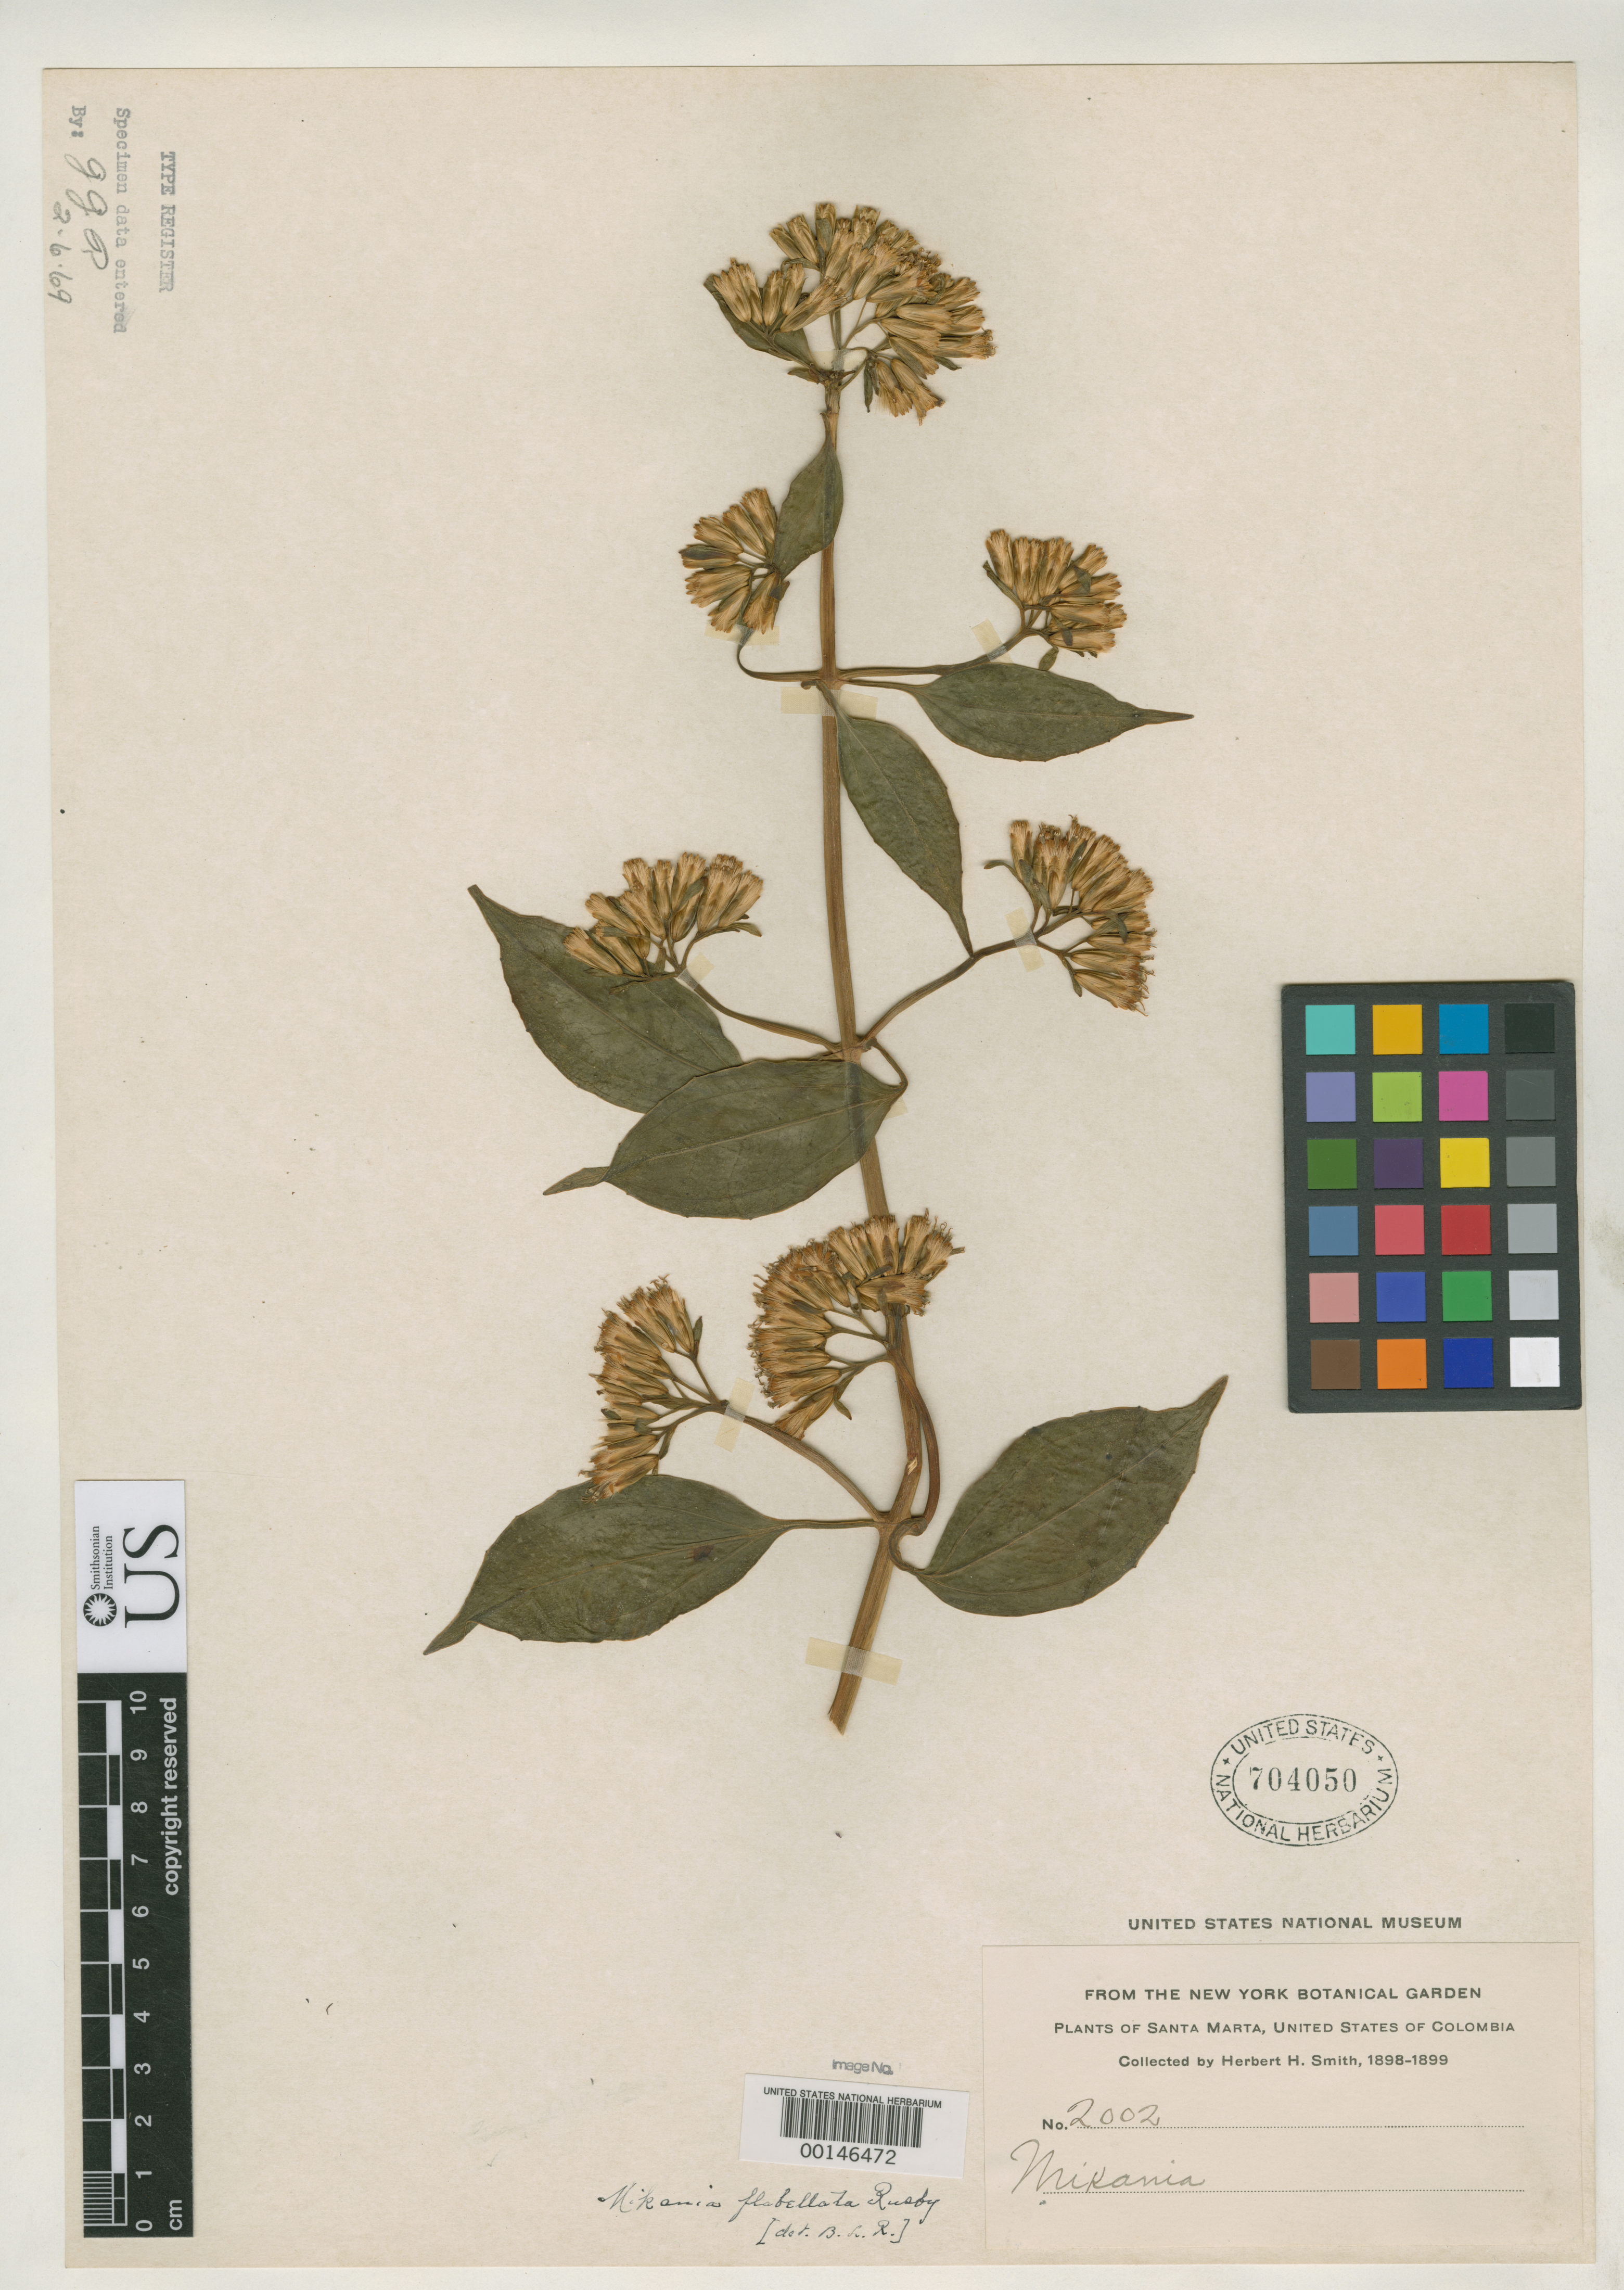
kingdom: Plantae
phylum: Tracheophyta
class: Magnoliopsida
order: Asterales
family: Asteraceae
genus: Mikania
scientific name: Mikania flabellata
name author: Rusby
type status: Type Collection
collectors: Herbert H. Smith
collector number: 2002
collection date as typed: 1898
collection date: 1898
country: Colombia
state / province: Magdalena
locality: Santa Marta.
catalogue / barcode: US 704050